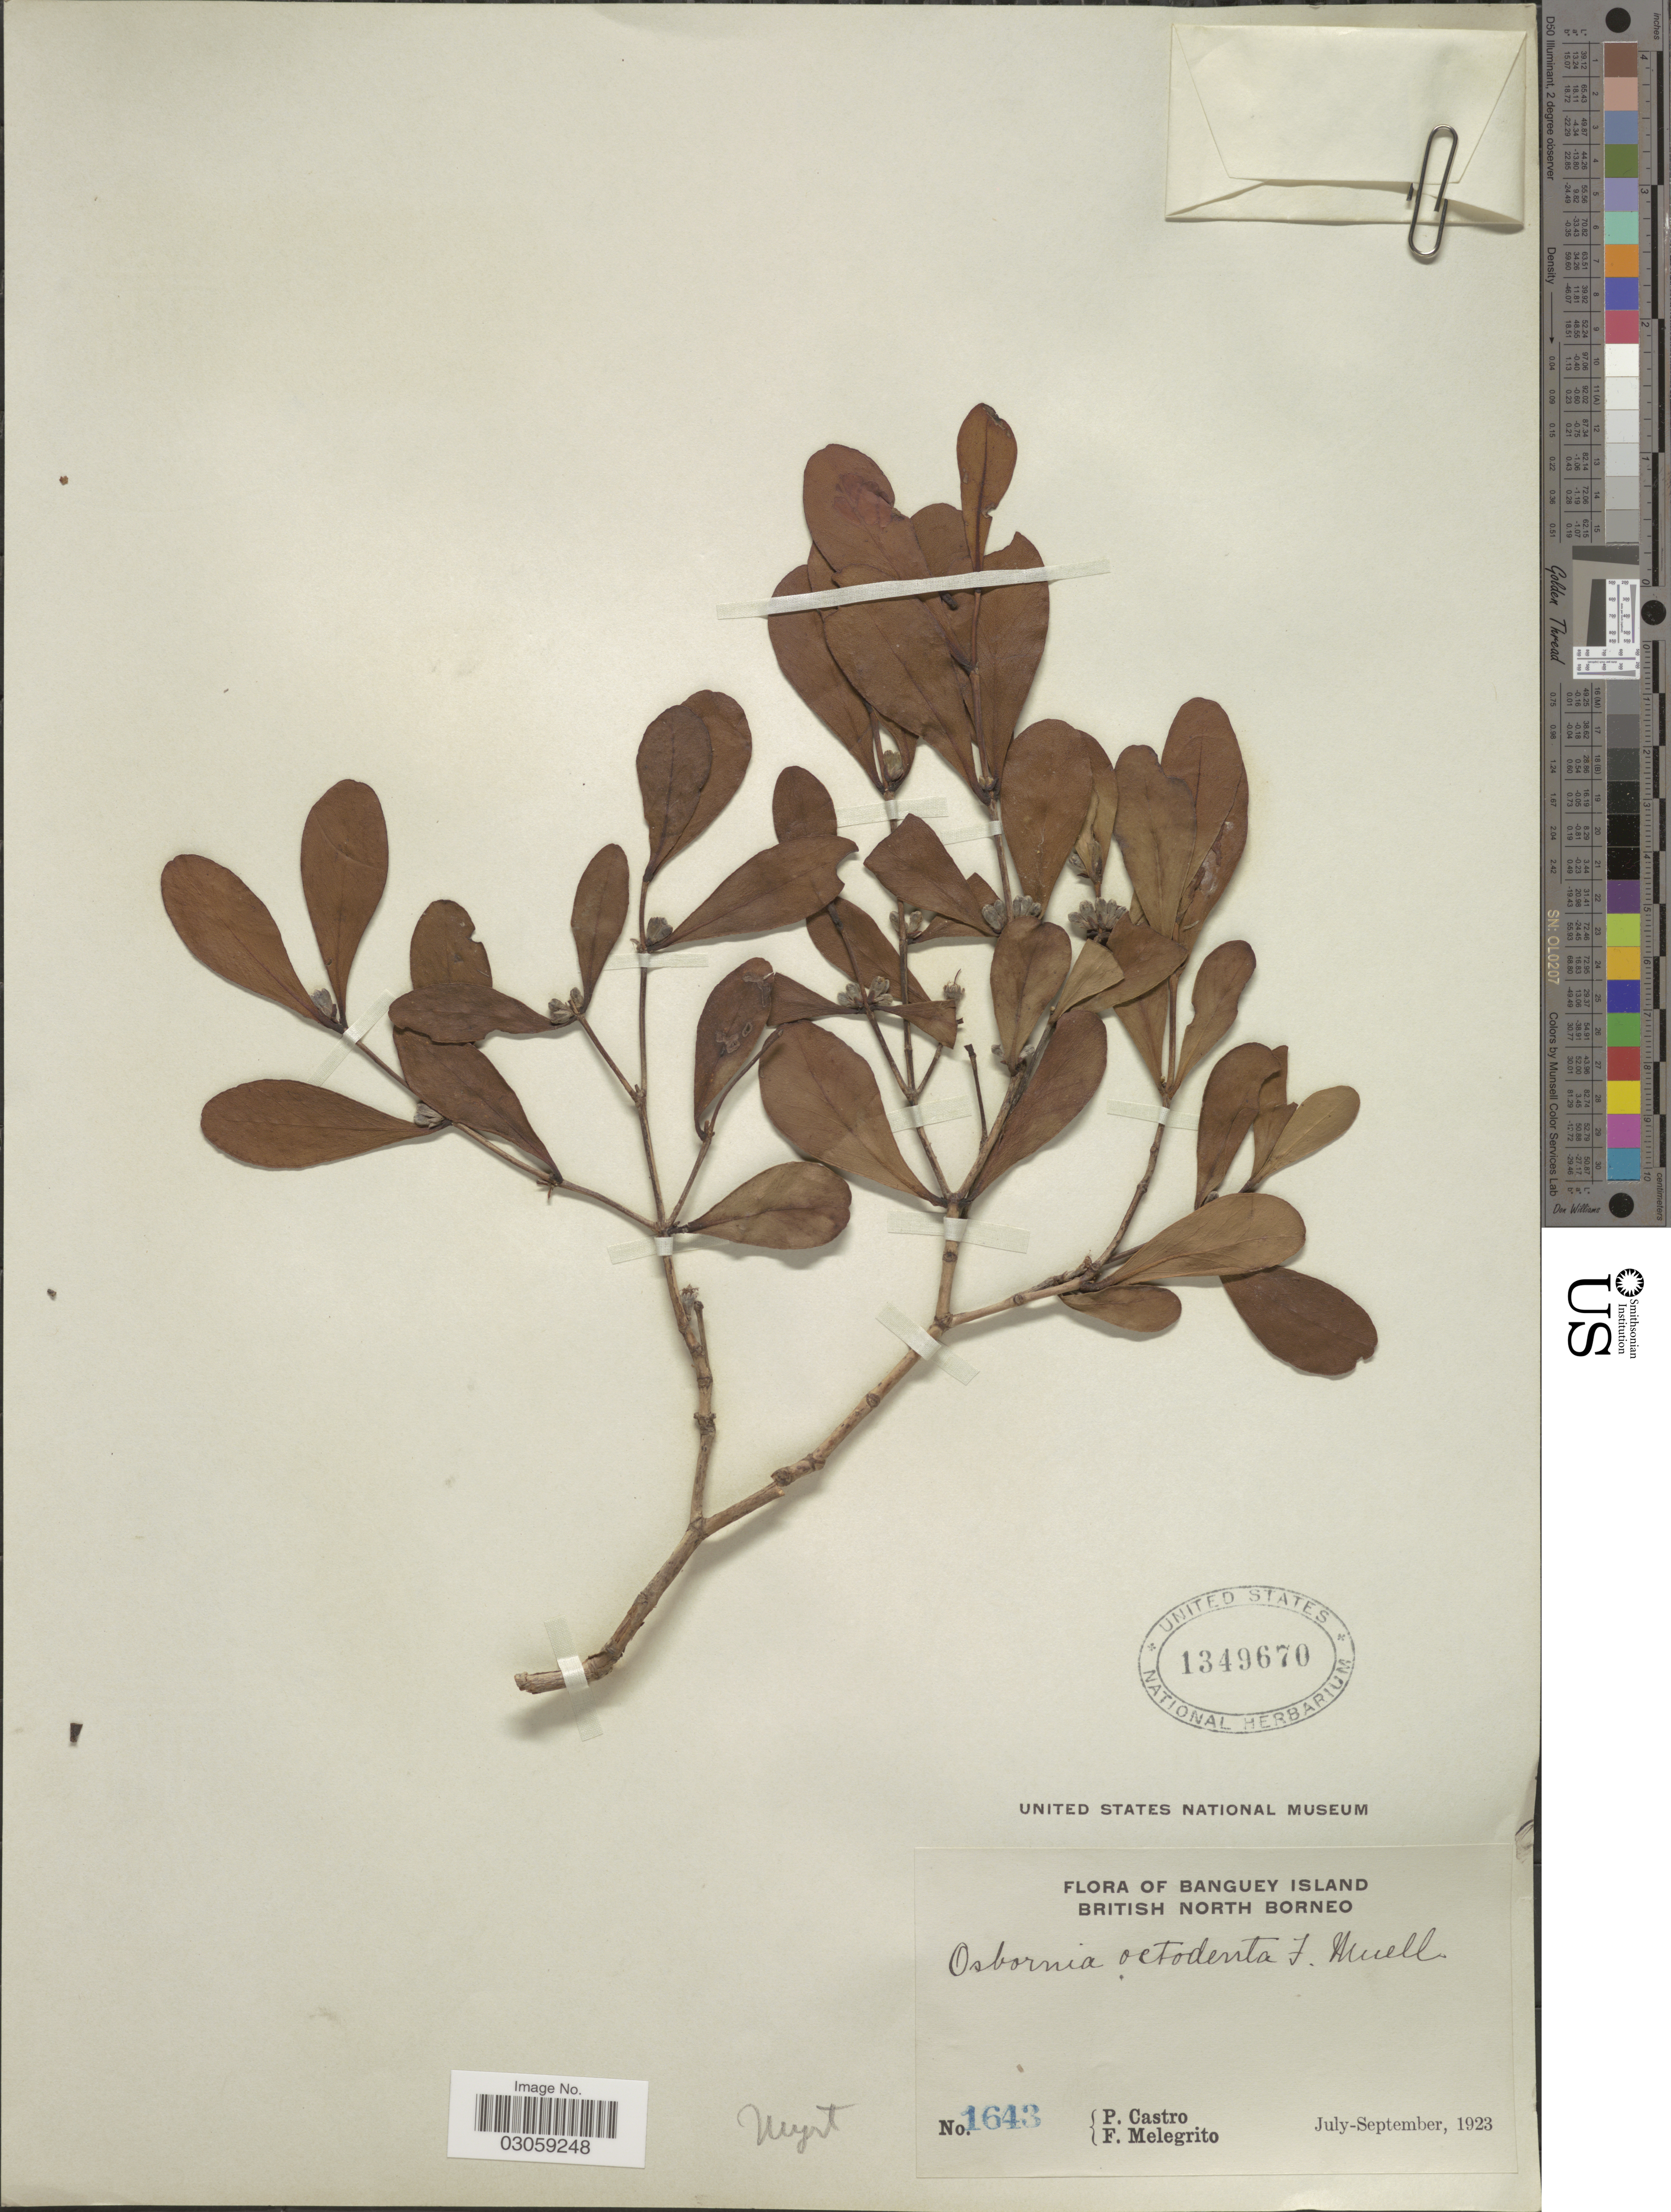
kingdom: Plantae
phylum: Tracheophyta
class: Magnoliopsida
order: Myrtales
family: Myrtaceae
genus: Osbornia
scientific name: Osbornia octodonta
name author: F. Muell.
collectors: P. Castro & F. Melegrito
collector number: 1643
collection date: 1923-07/1923-09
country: Malaysia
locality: Banguey Island. British North Borneo.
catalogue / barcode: US 1349670